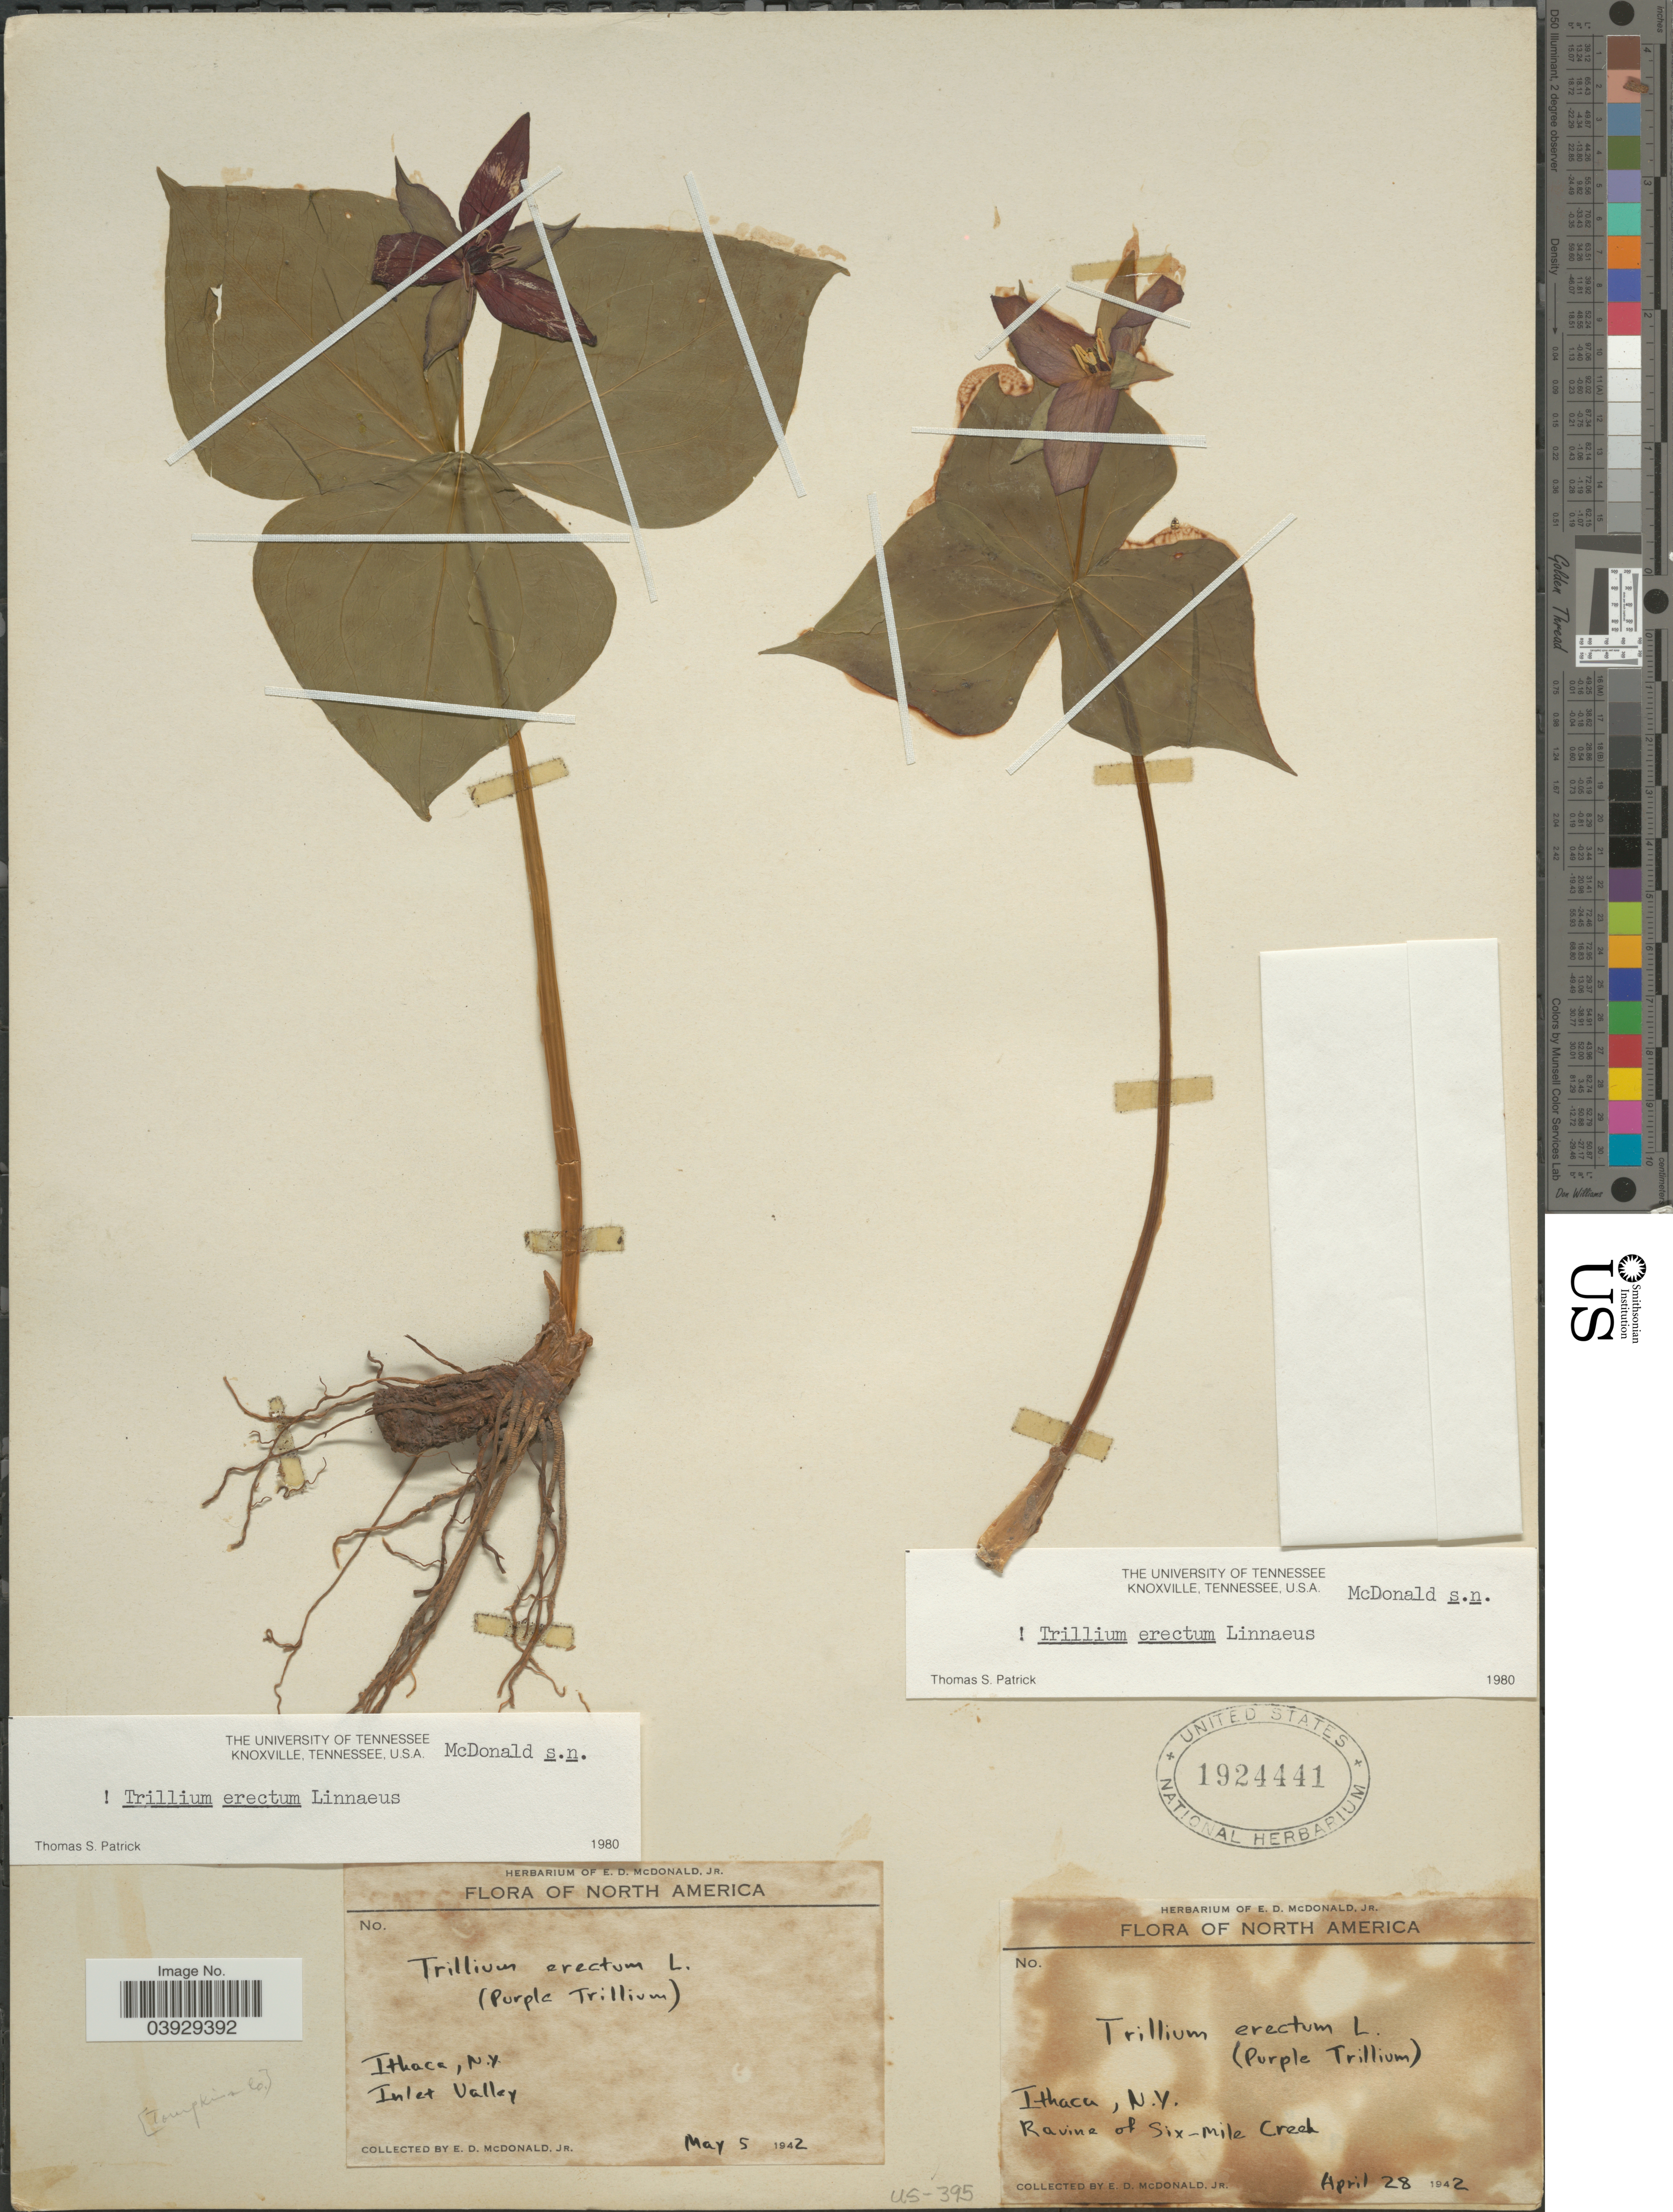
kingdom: Plantae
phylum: Tracheophyta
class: Liliopsida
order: Liliales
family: Melanthiaceae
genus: Trillium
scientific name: Trillium erectum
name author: L.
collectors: E. D. McDonald Jr.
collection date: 1942-05-05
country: United States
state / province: New York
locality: North America. Ithaca. Inlet Valley. Tompkins Co.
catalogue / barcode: US 1924441